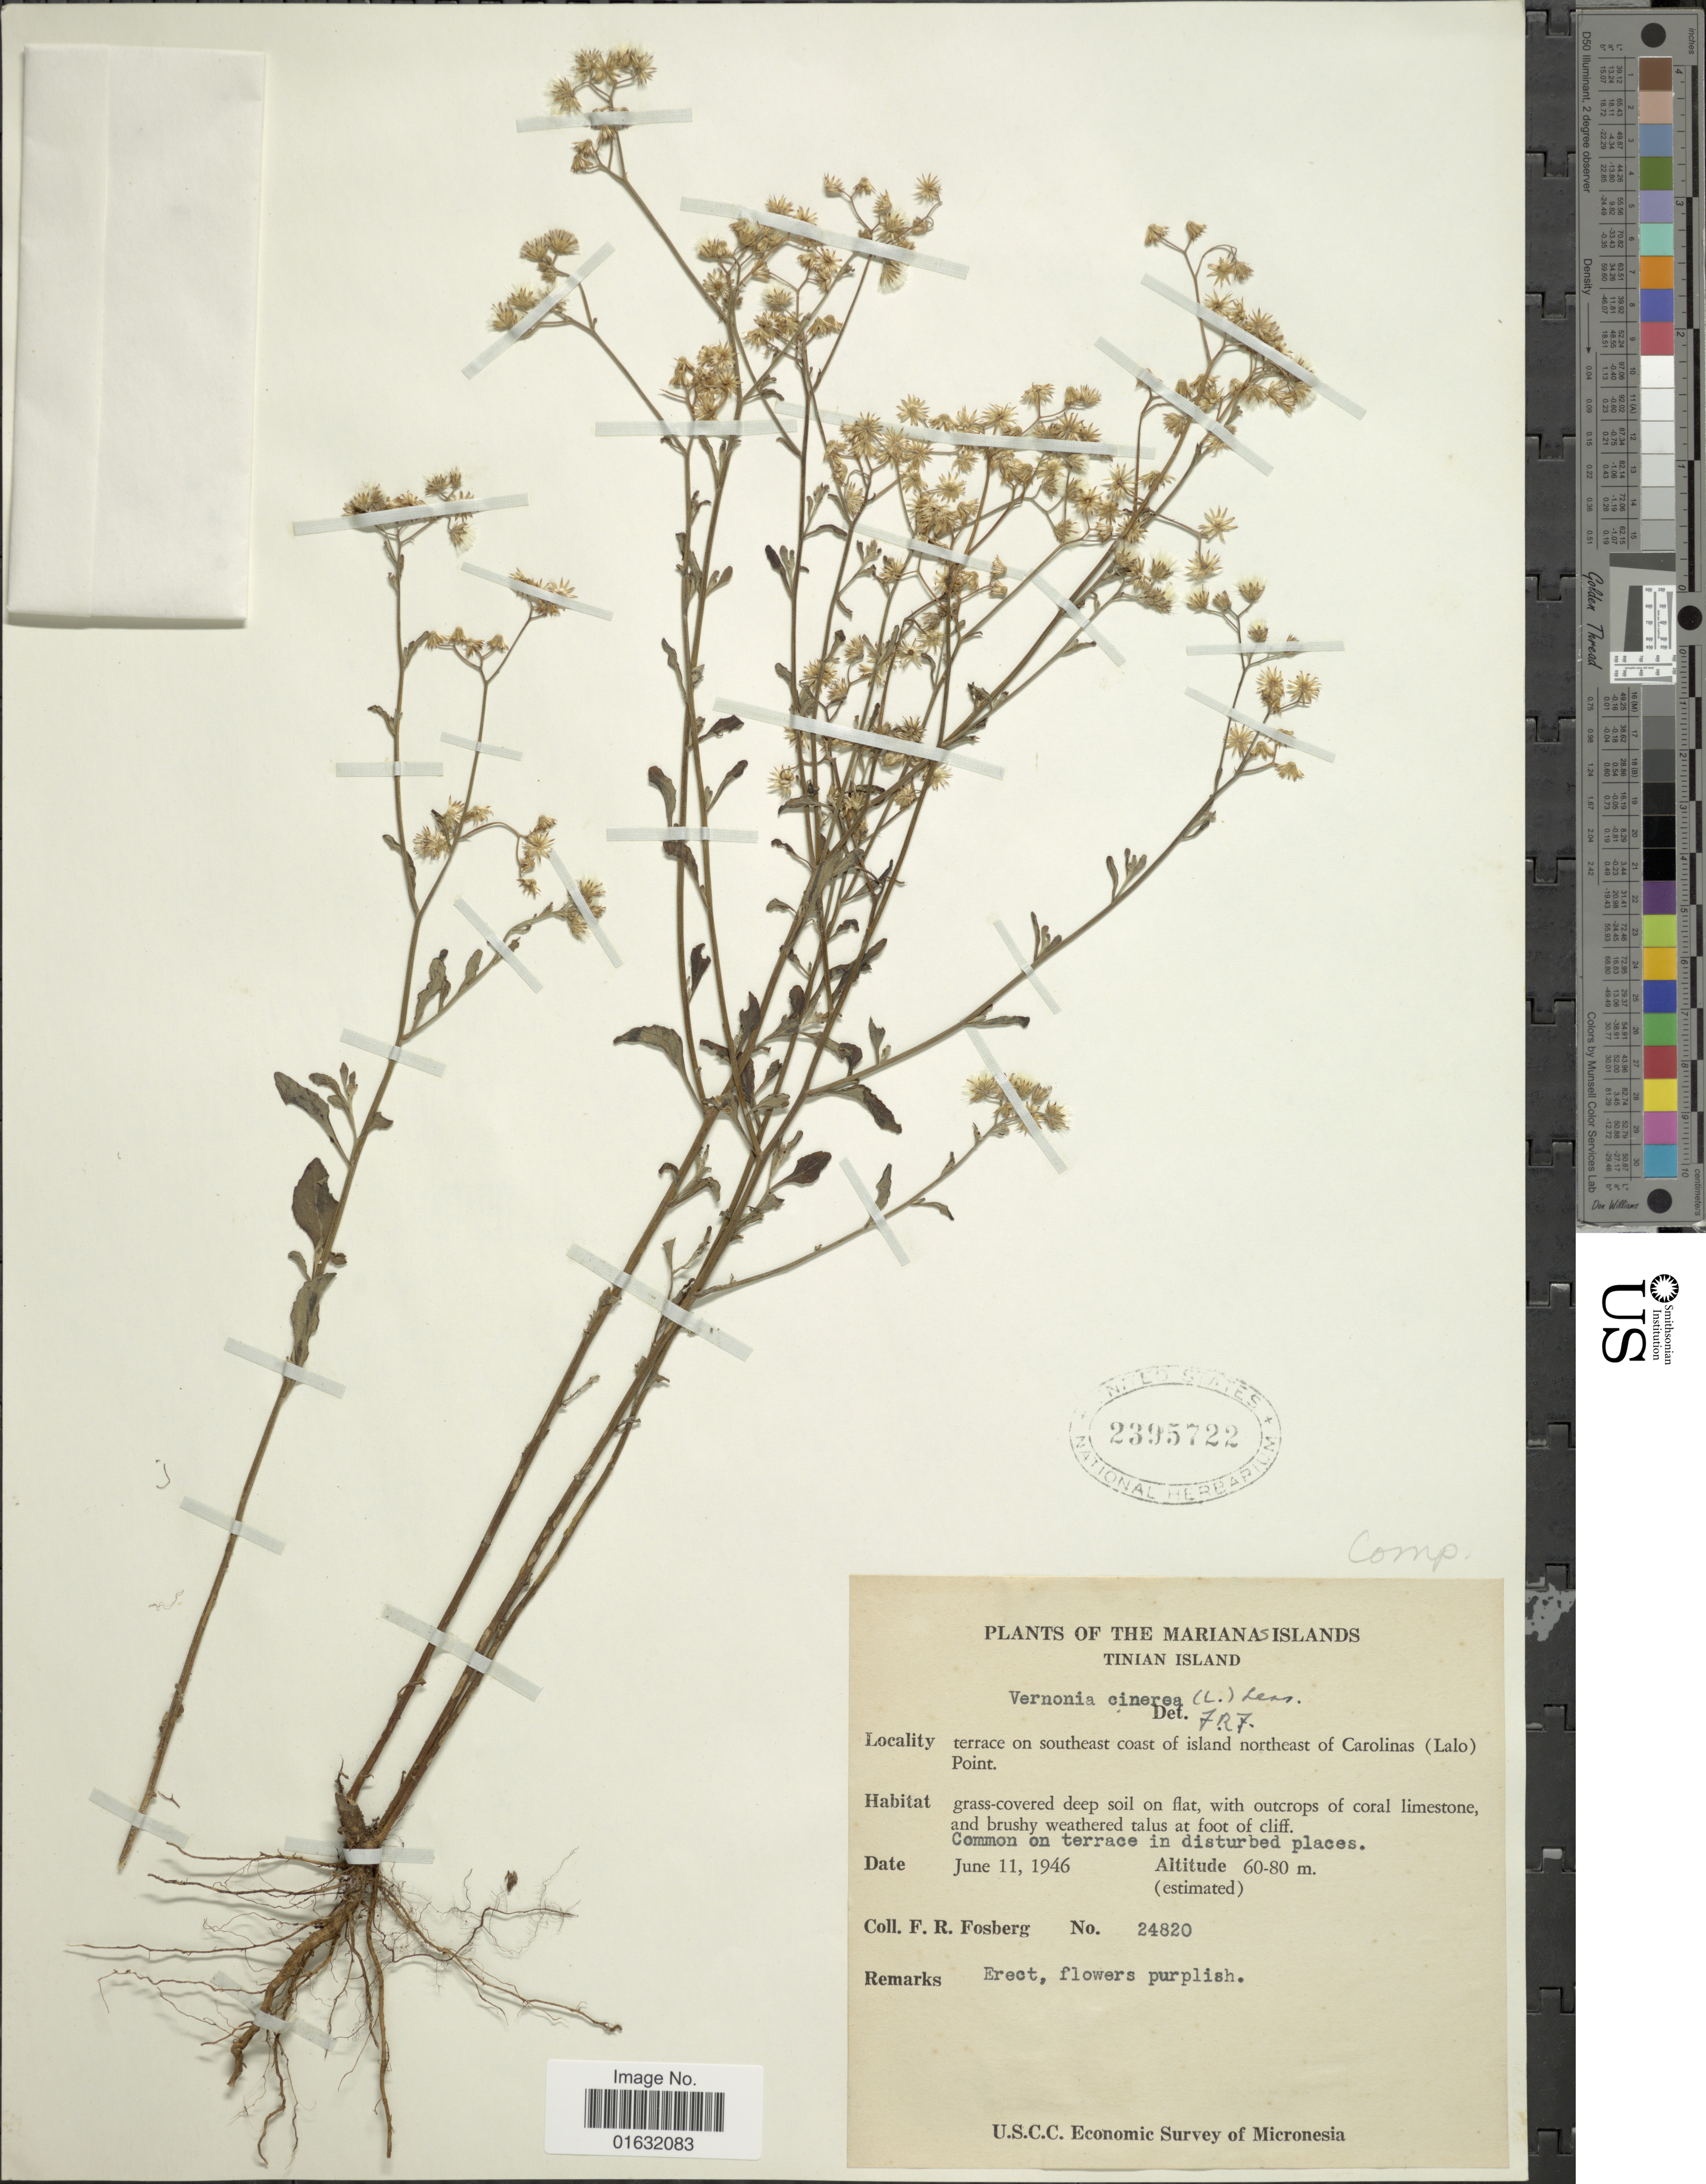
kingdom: Plantae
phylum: Tracheophyta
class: Magnoliopsida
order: Asterales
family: Asteraceae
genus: Cyanthillium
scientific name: Cyanthillium cinereum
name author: (L.) H. Rob.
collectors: F. R. Fosberg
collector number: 24820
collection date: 1946-06-11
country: Northern Mariana Islands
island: Tinian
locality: Tinian Island, terrace on southeast coast of island northeast of Carolinas (Lalo) Point.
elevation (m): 60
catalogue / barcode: US 2395722